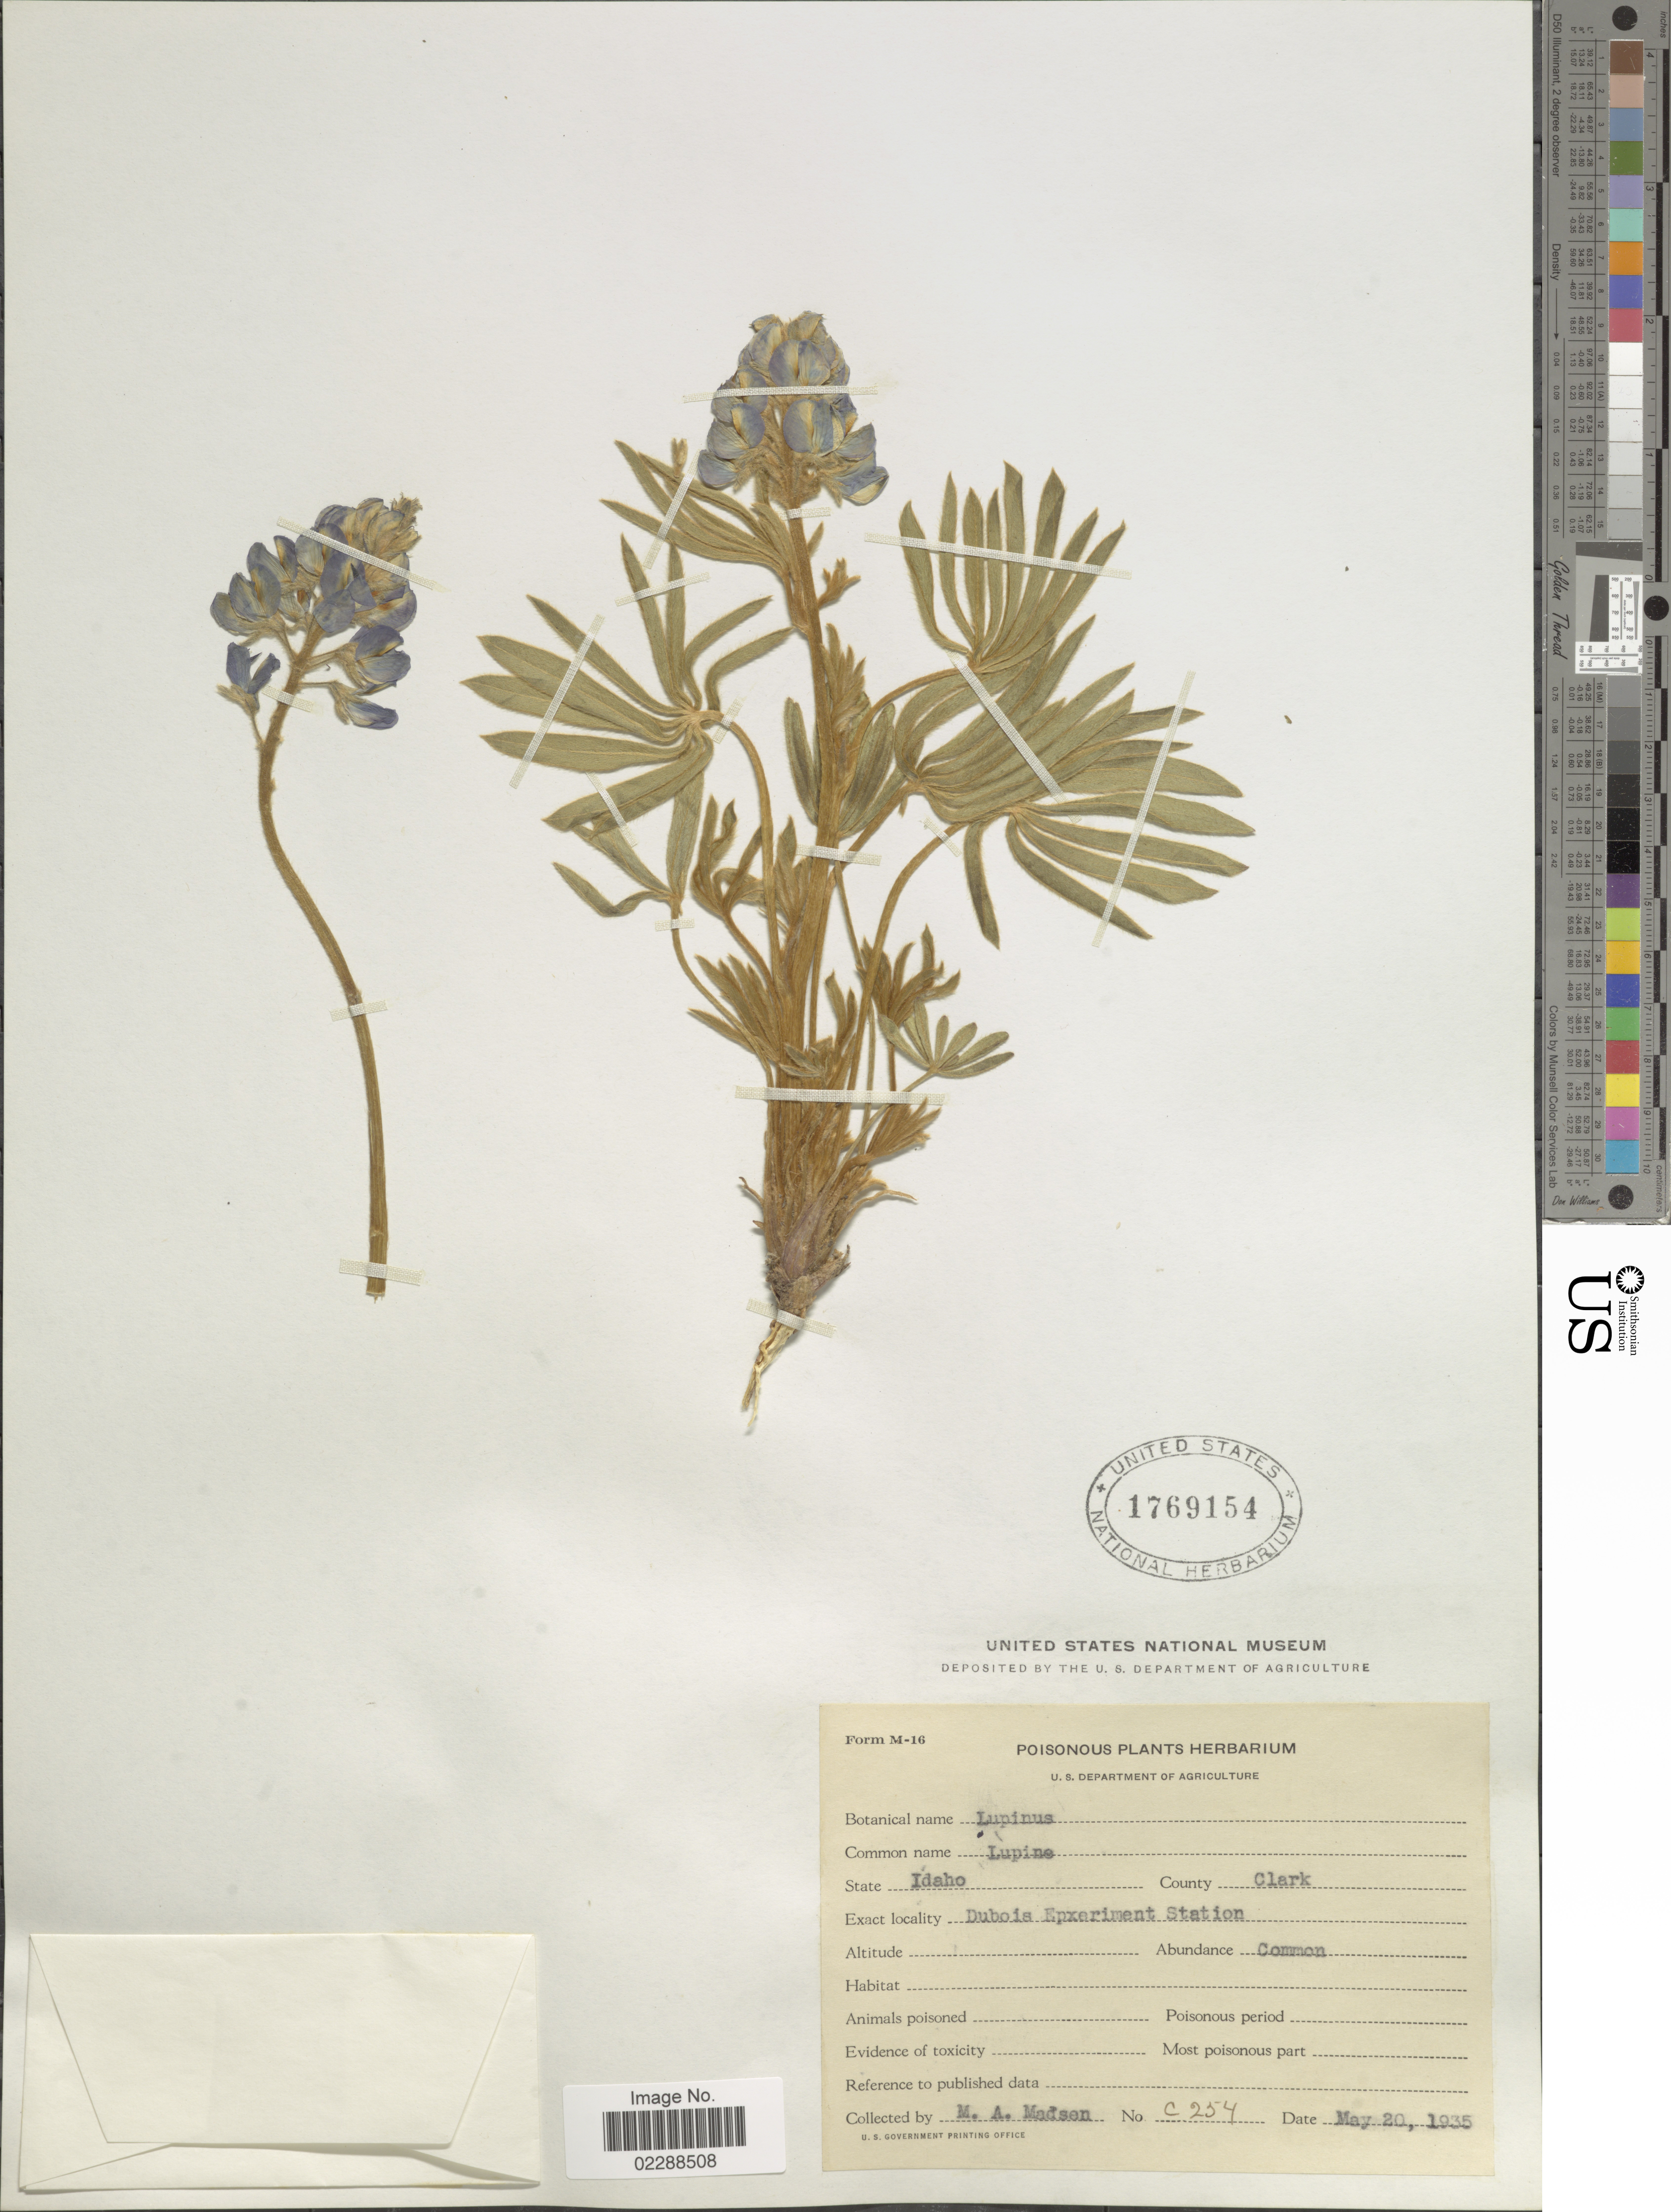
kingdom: Plantae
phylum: Tracheophyta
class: Magnoliopsida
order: Fabales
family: Fabaceae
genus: Lupinus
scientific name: Lupinus sp.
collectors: M. Madsen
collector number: C254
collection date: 1935-05-20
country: United States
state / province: Idaho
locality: State Idaho, County Clark, Duboia Experiment Station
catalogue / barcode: US 1769154